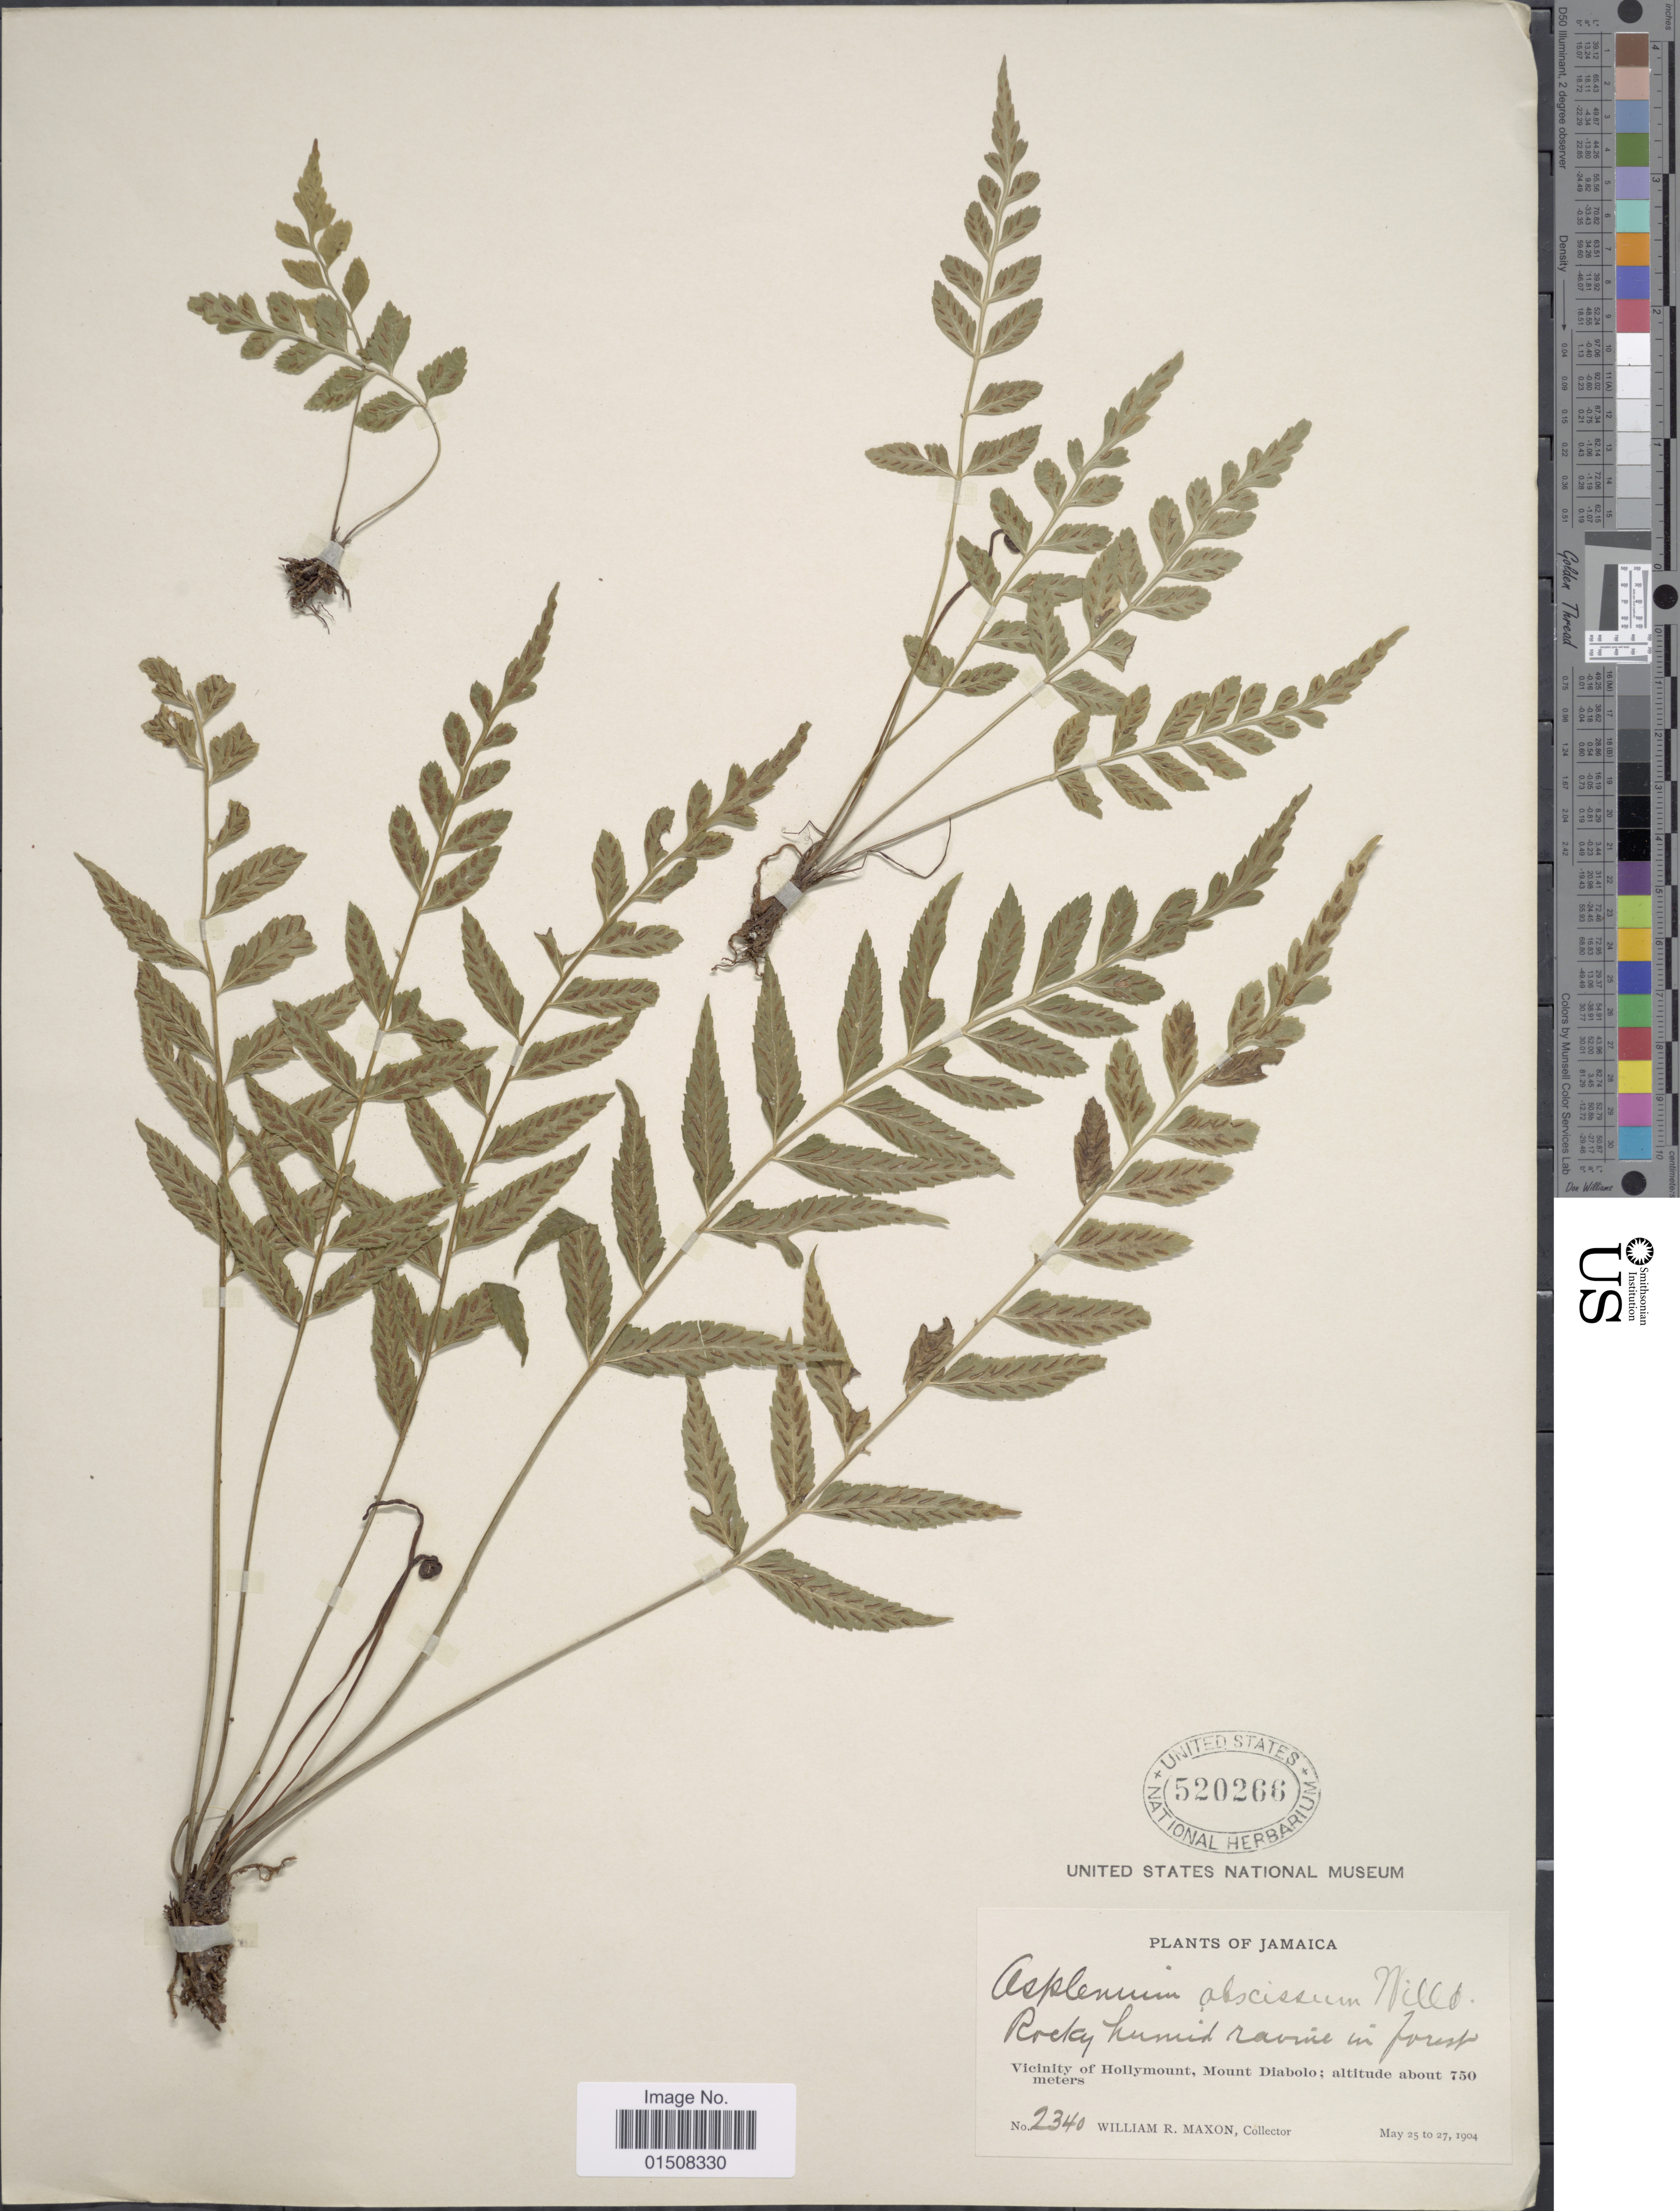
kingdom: Plantae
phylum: Tracheophyta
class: Polypodiopsida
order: Polypodiales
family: Aspleniaceae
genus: Asplenium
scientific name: Asplenium abscissum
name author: Willd.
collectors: W. R. Maxon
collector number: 2340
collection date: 1904-05-25/1904-05-27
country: Jamaica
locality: Vicinity of Hollymount, Mount Diablo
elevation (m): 750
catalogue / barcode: US 520266